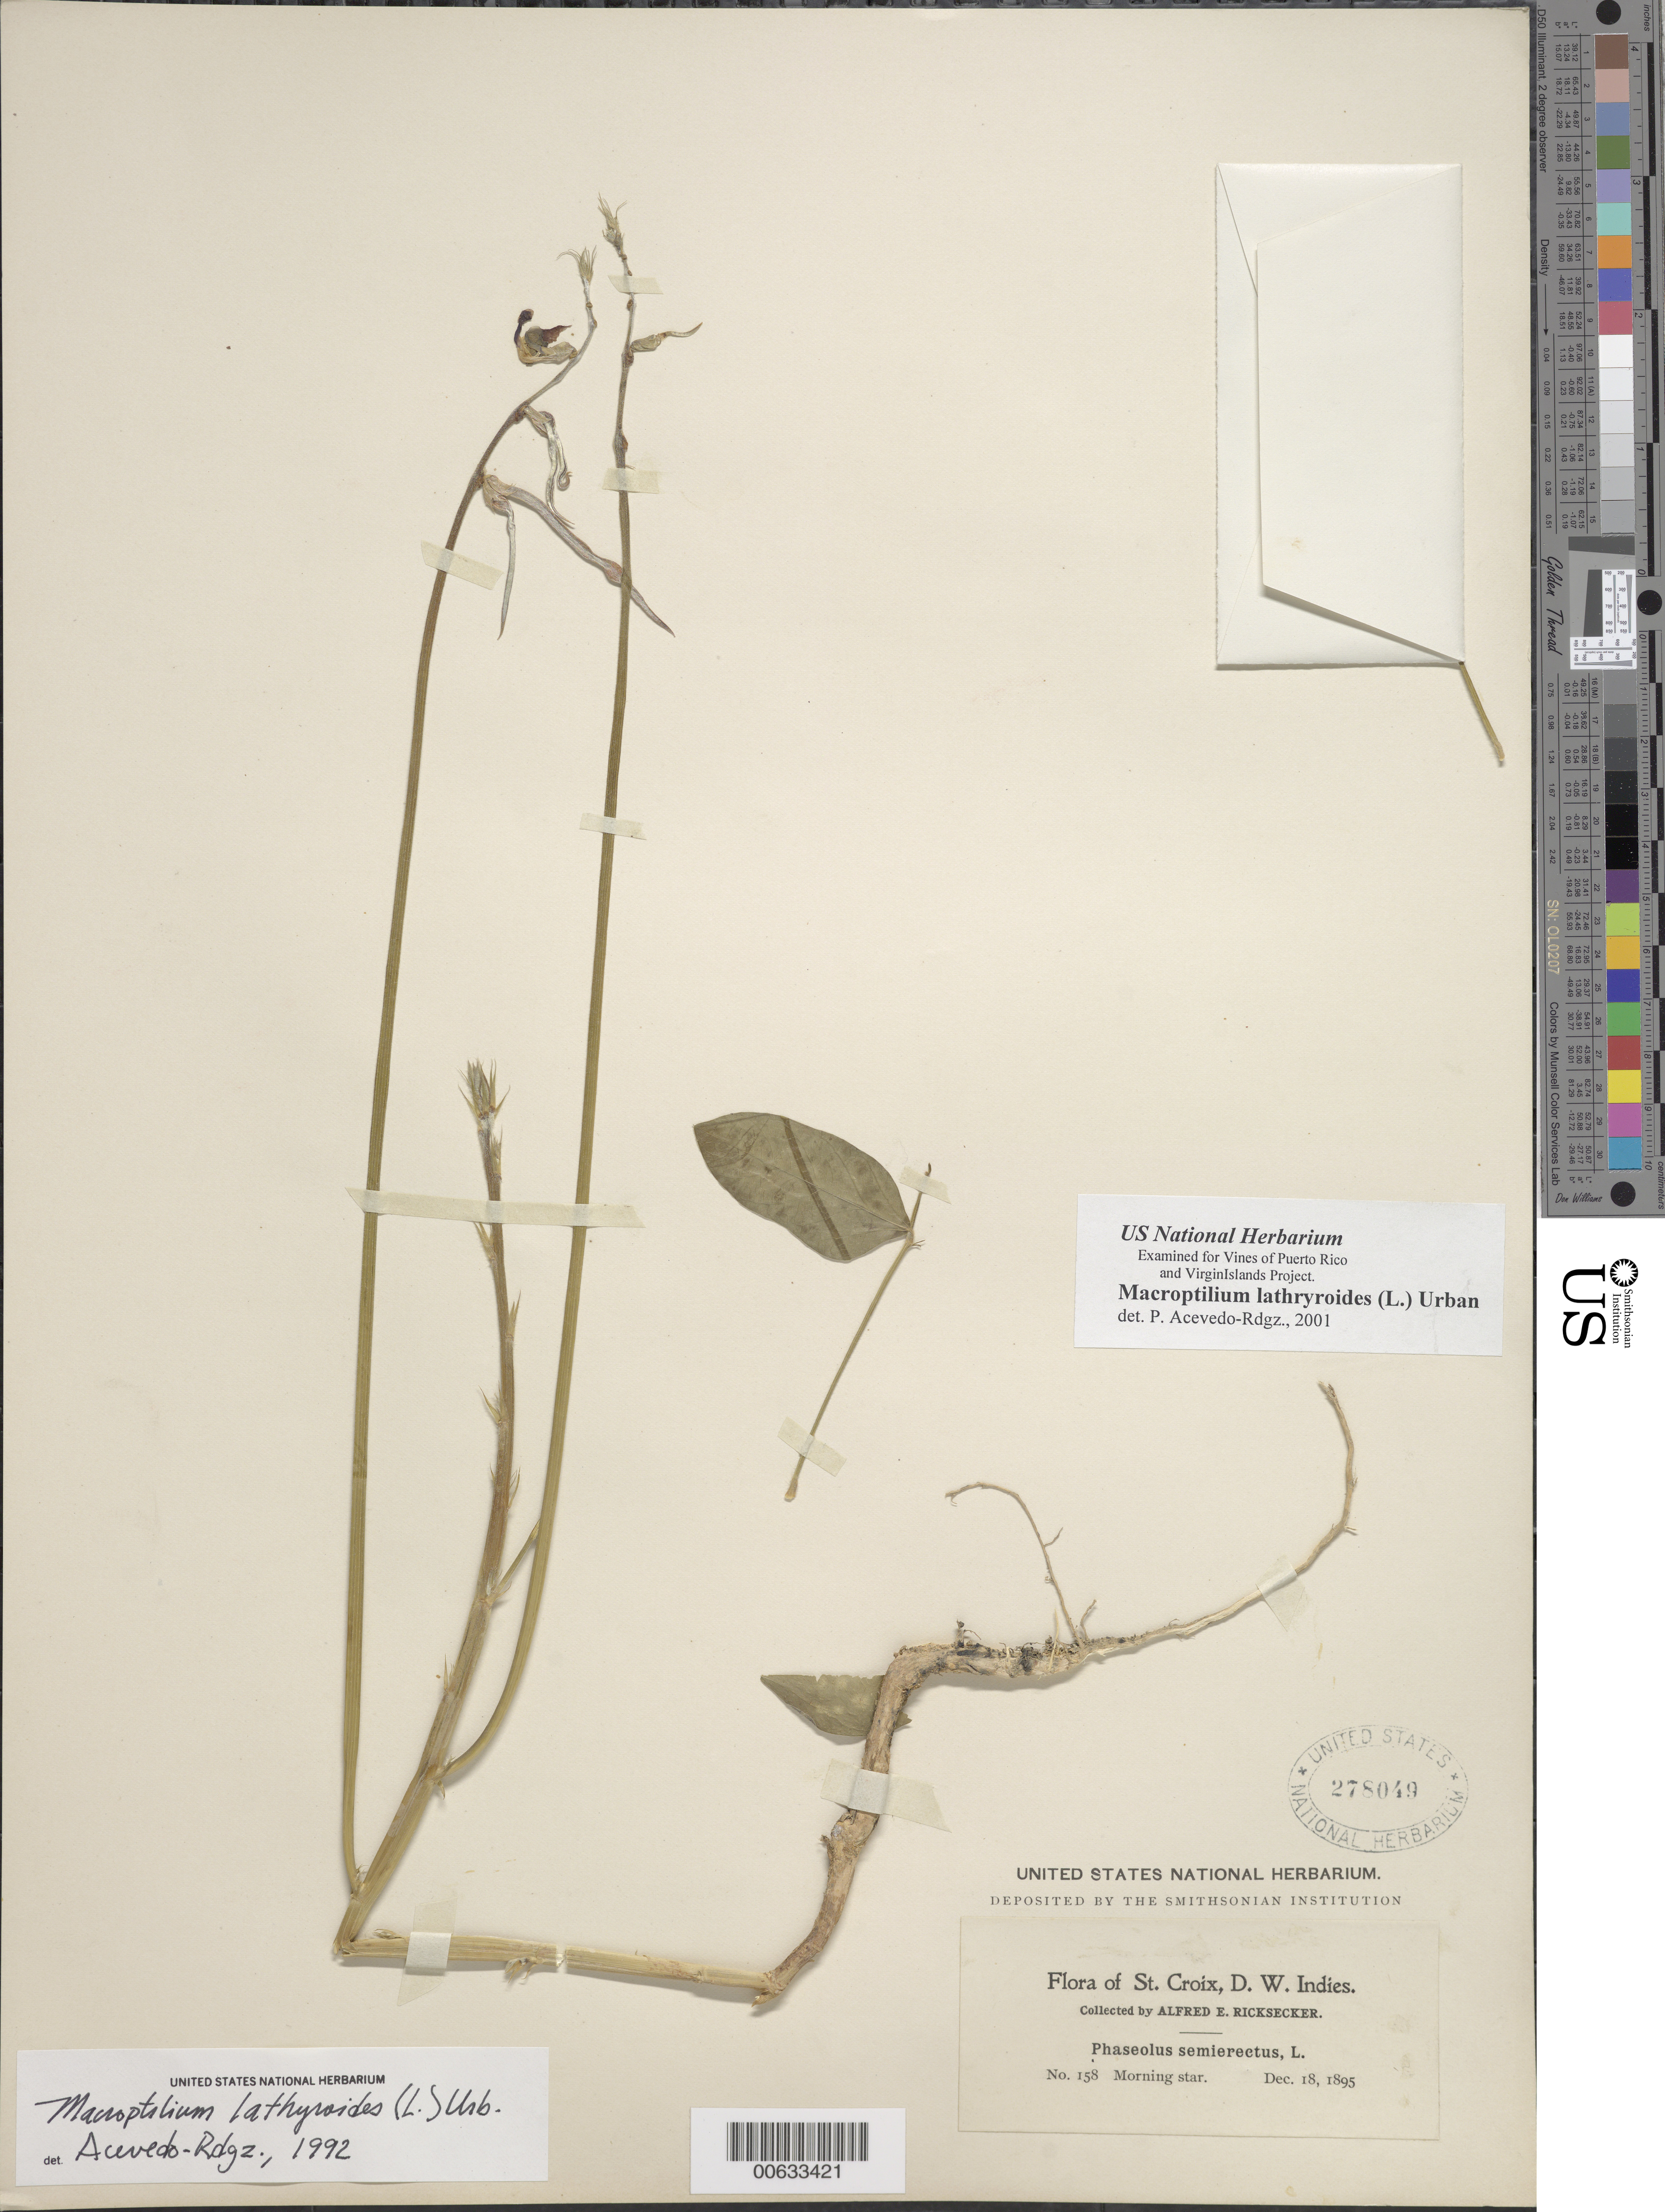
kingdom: Plantae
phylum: Tracheophyta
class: Magnoliopsida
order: Fabales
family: Fabaceae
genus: Macroptilium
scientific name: Macroptilium lathyroides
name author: (L.) Urb.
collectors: A. E. Ricksecker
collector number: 158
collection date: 1895-12-18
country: U.S. Virgin Islands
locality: St. Croix, D.W. Indies, morning star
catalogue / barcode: US 278049